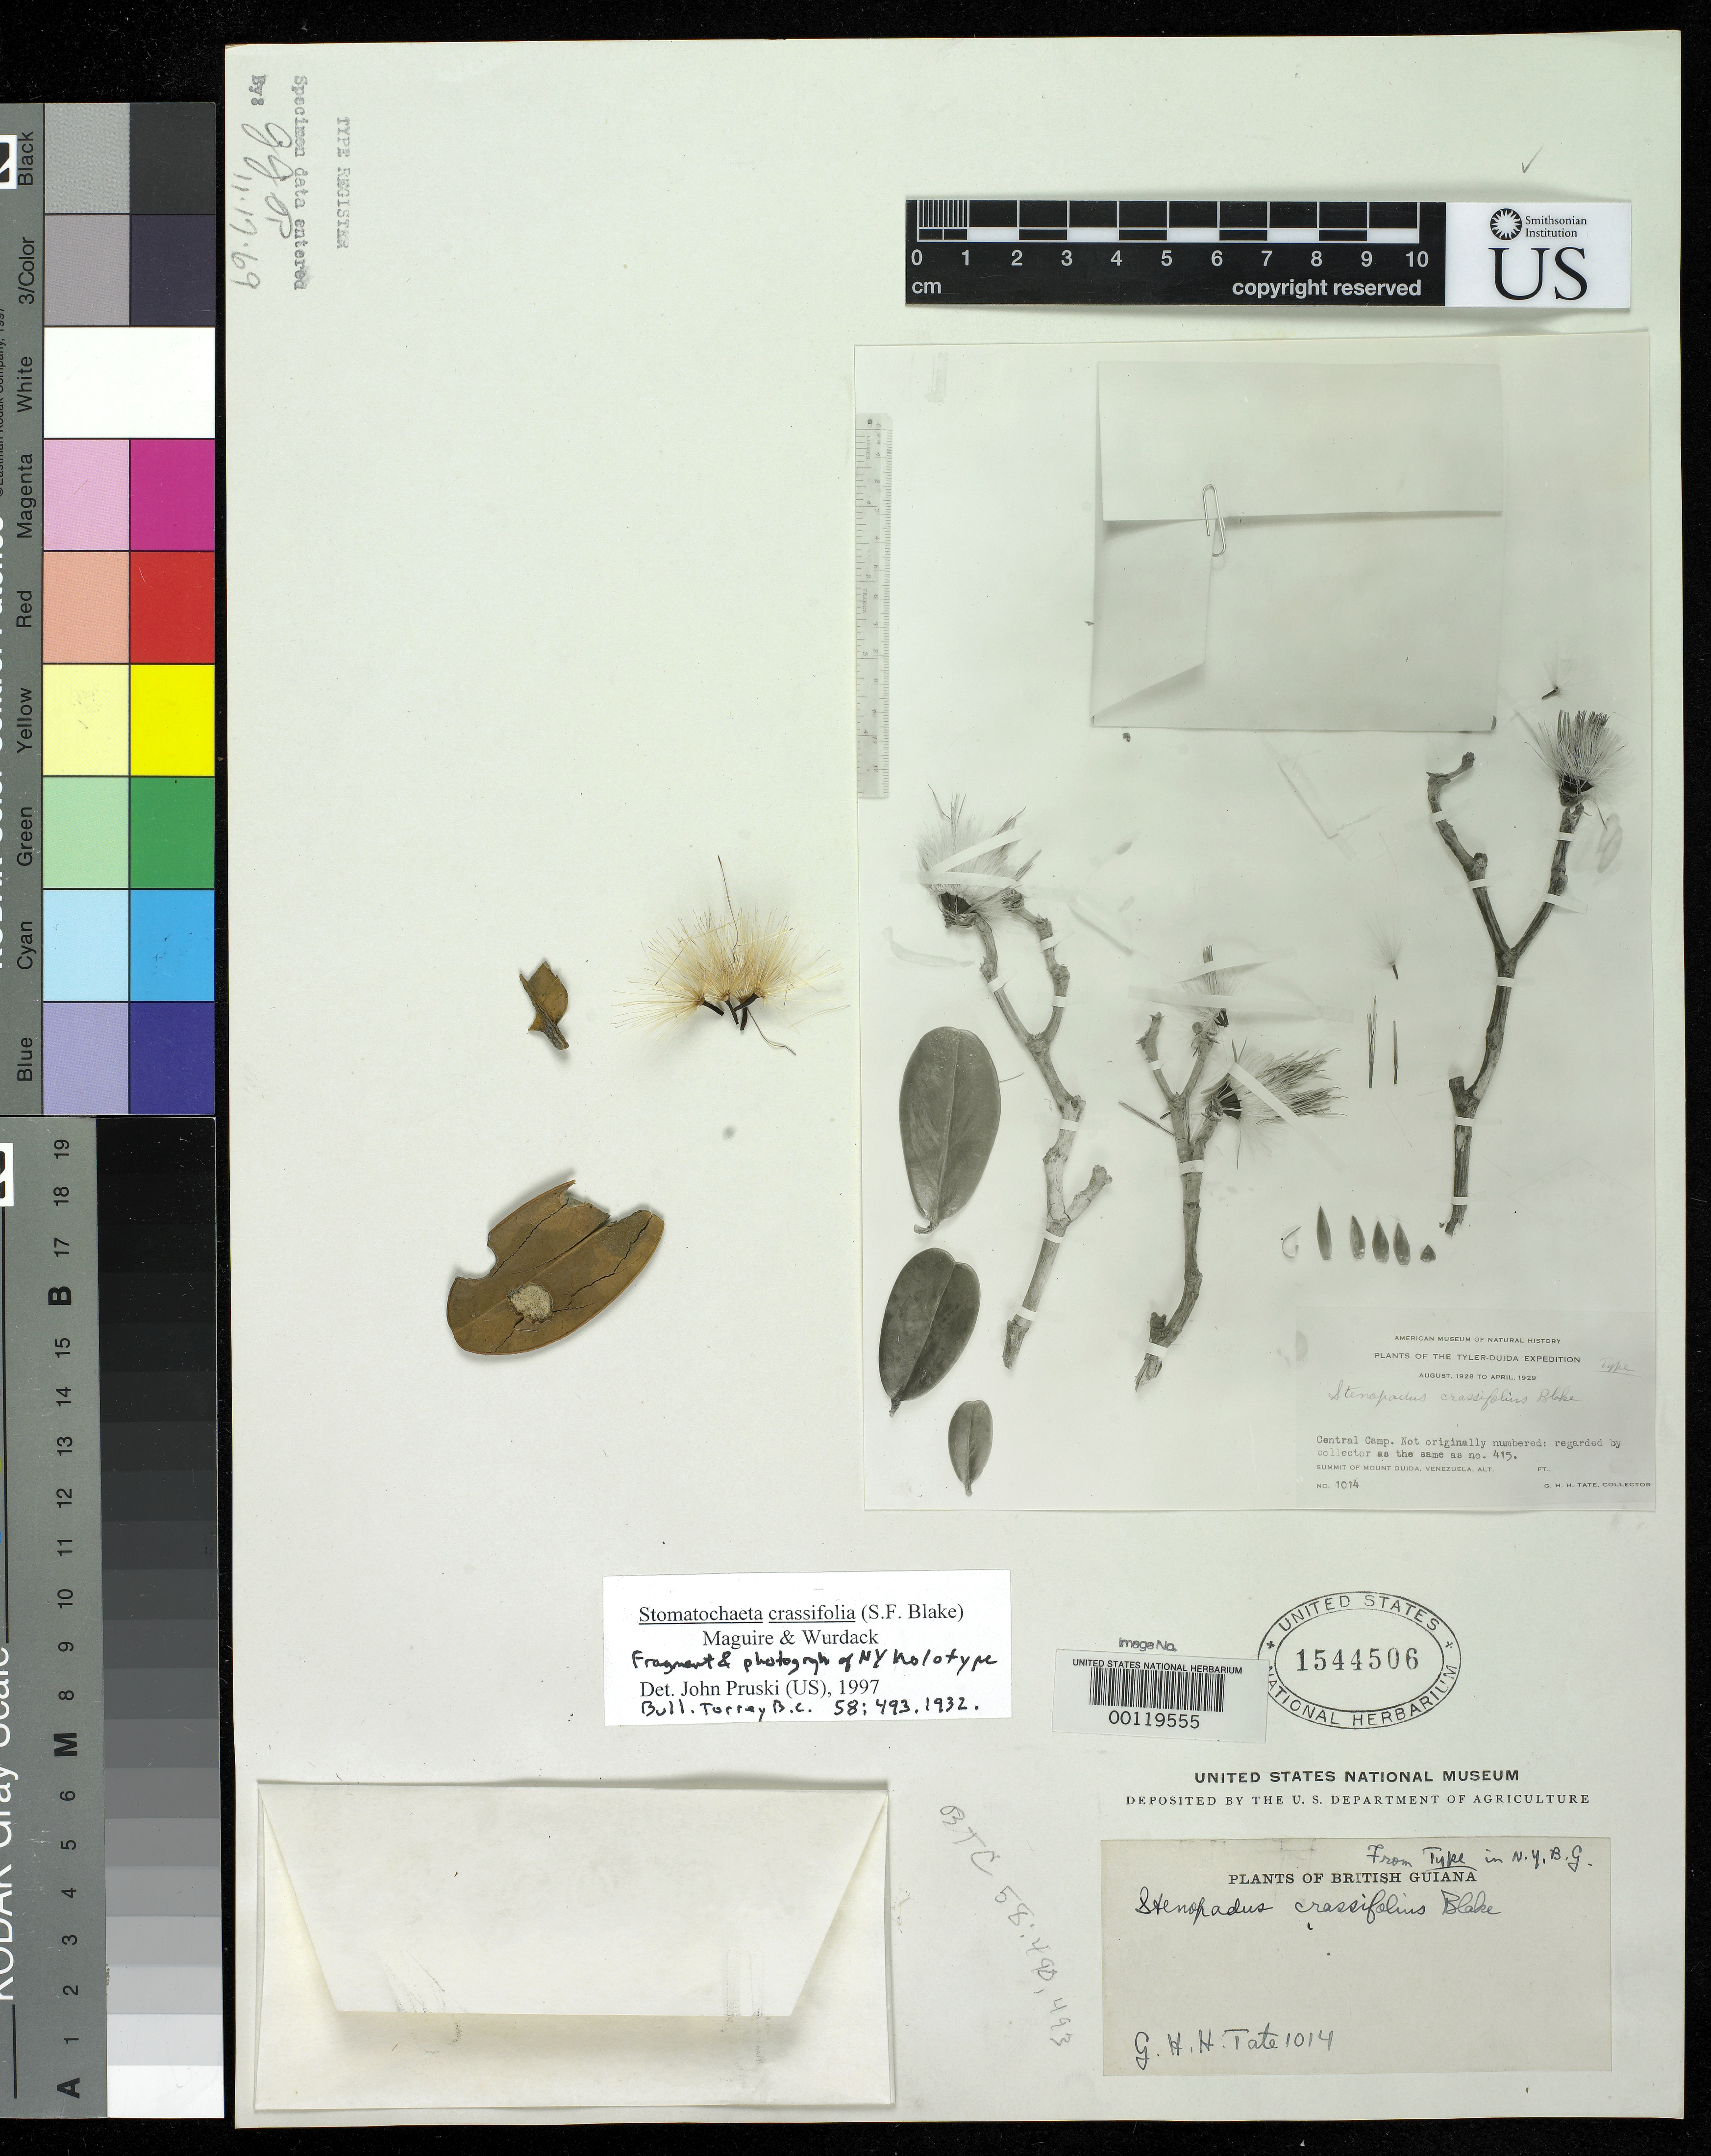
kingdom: Plantae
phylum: Tracheophyta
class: Magnoliopsida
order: Asterales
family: Asteraceae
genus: Stenopadus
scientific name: Stenopadus crassifolius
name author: S.F. Blake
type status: Isotype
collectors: G. H. H.Tate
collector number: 1014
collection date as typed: Aug 1928 to -- Apr 1928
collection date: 1928-04/1928-08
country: Venezuela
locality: Mt. Duida, Central camp.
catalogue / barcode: US 1544506